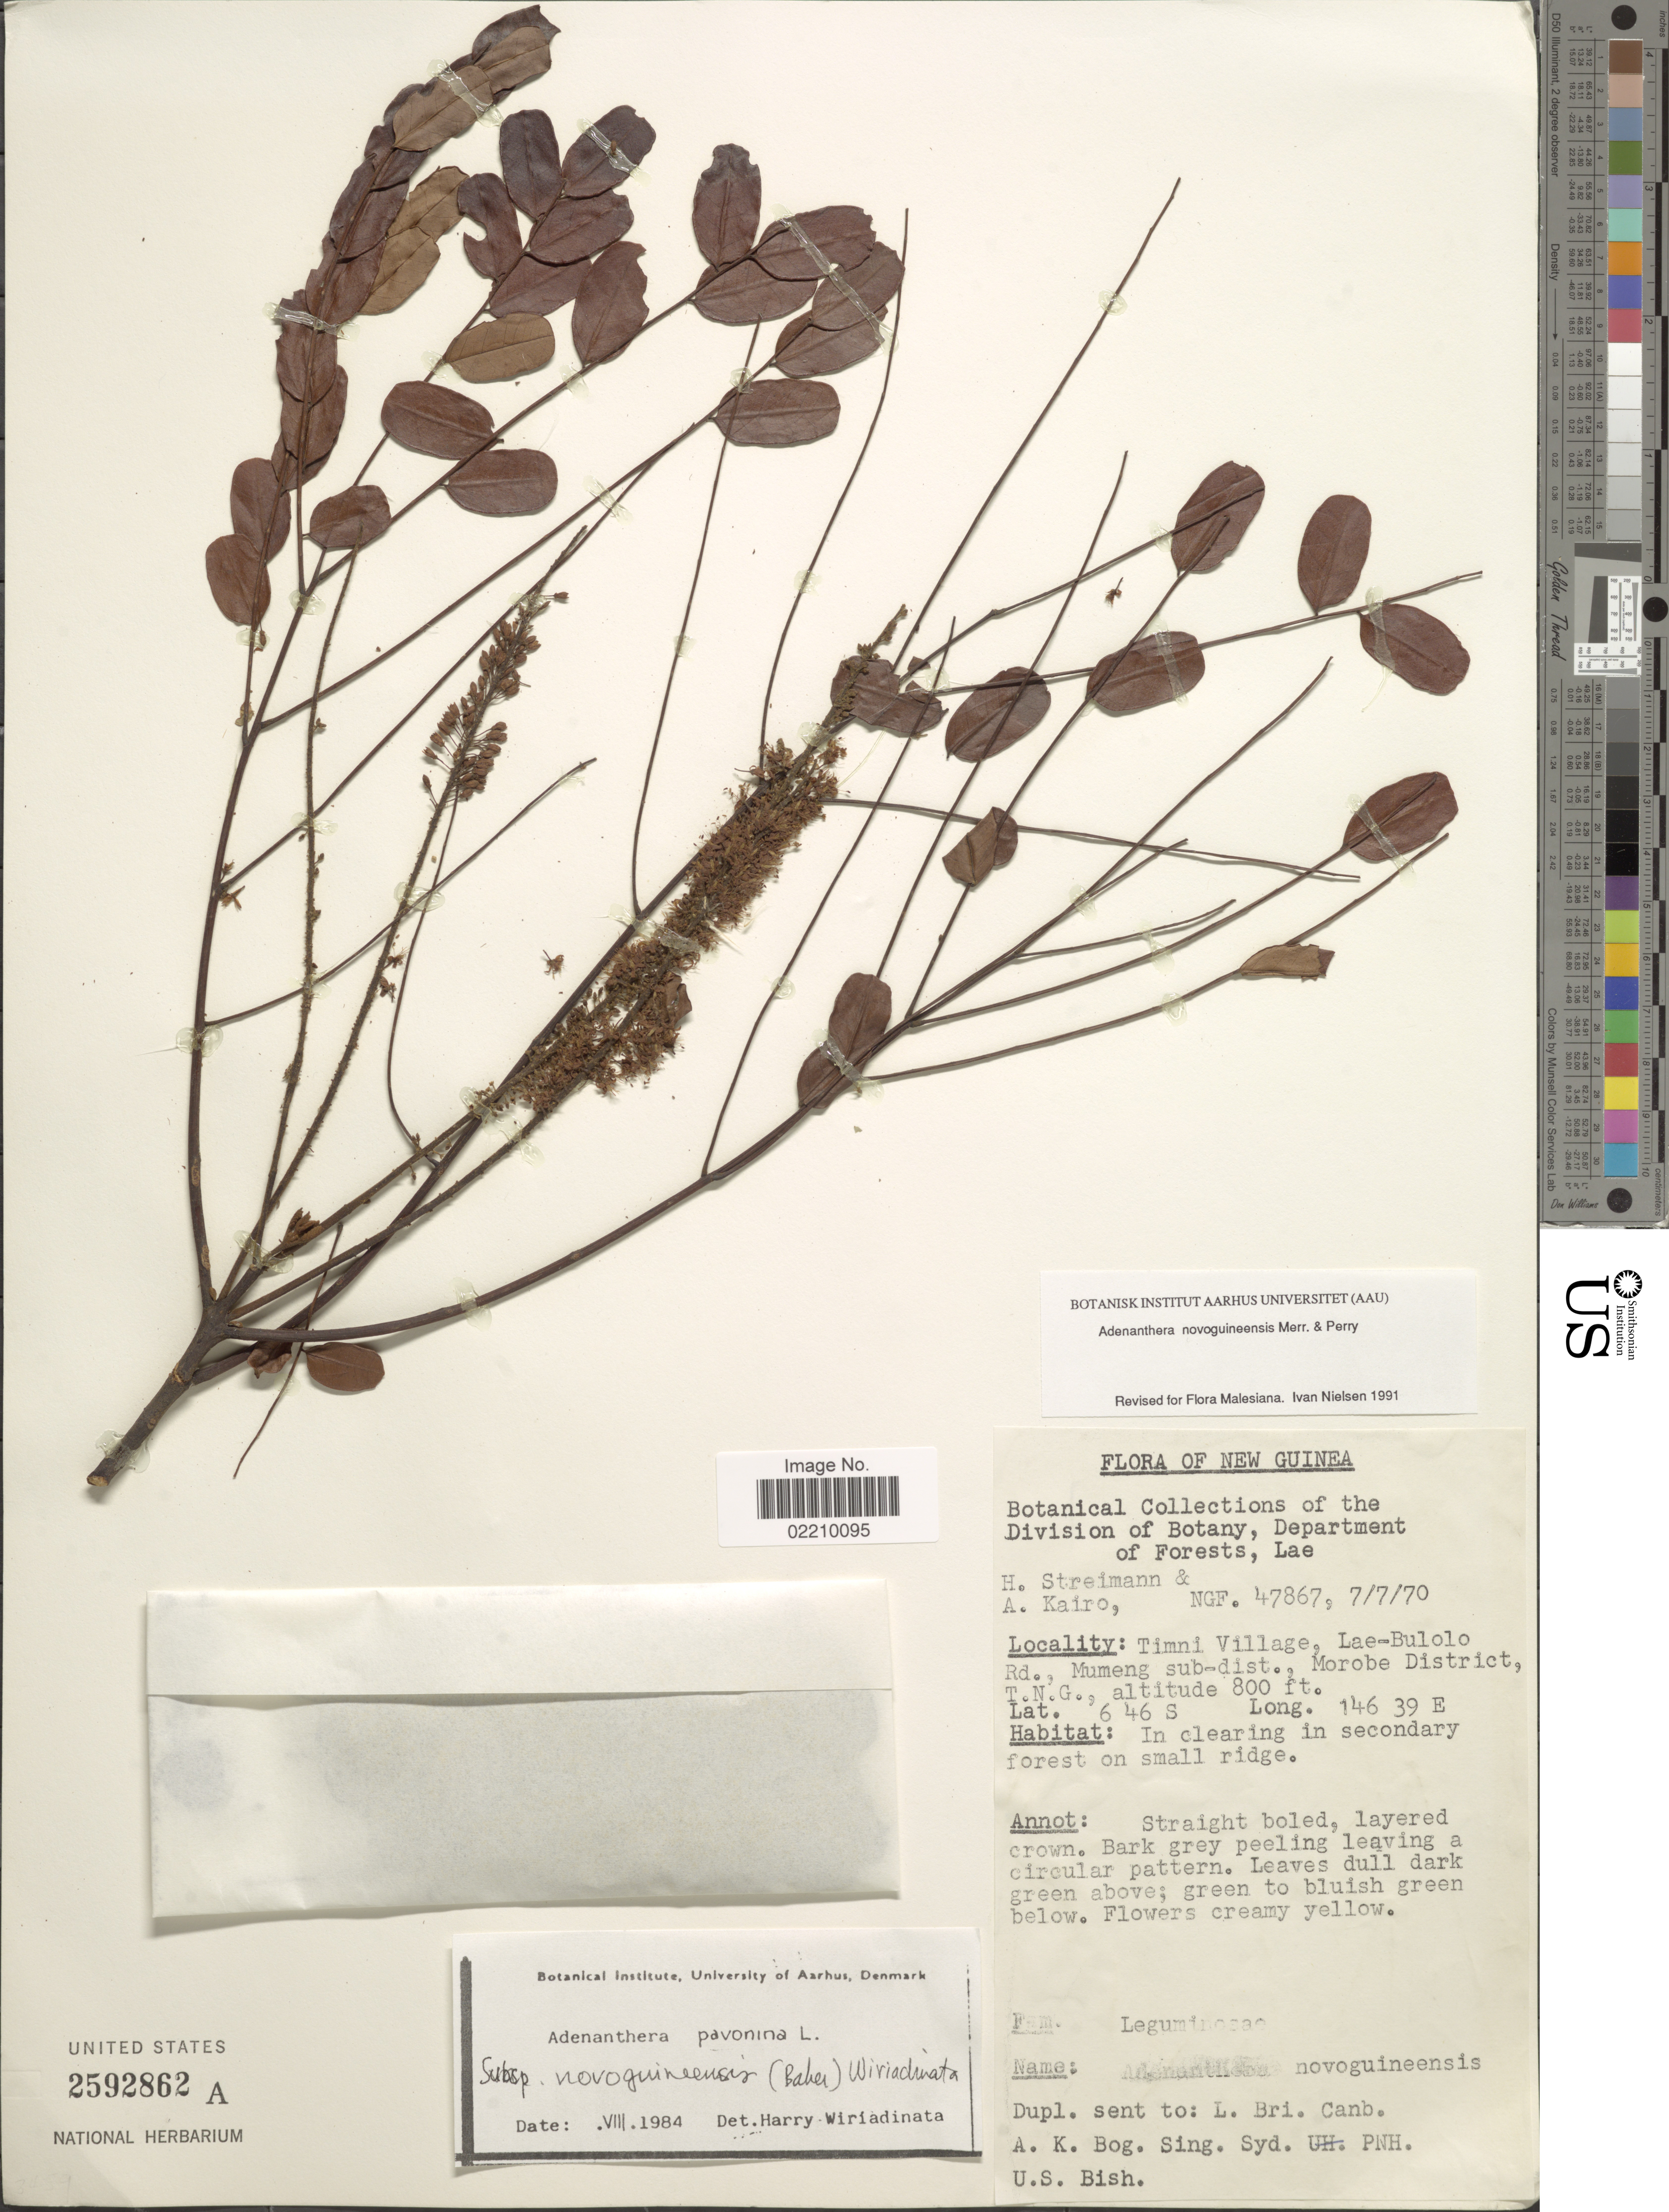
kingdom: Plantae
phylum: Tracheophyta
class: Magnoliopsida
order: Fabales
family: Fabaceae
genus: Adenanthera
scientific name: Adenanthera novo-guineensis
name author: Baker f.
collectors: H. Streimann & A. Kairo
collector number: NGF 47867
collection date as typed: Transcribed d/m/y: 7/7/70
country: Papua New Guinea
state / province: Morobe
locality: New Guinea, Timno Village, Lae-Bulolo Rd., Mumeng sub-dist., Morobe District, T.N.G.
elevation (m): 244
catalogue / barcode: US 2592862A